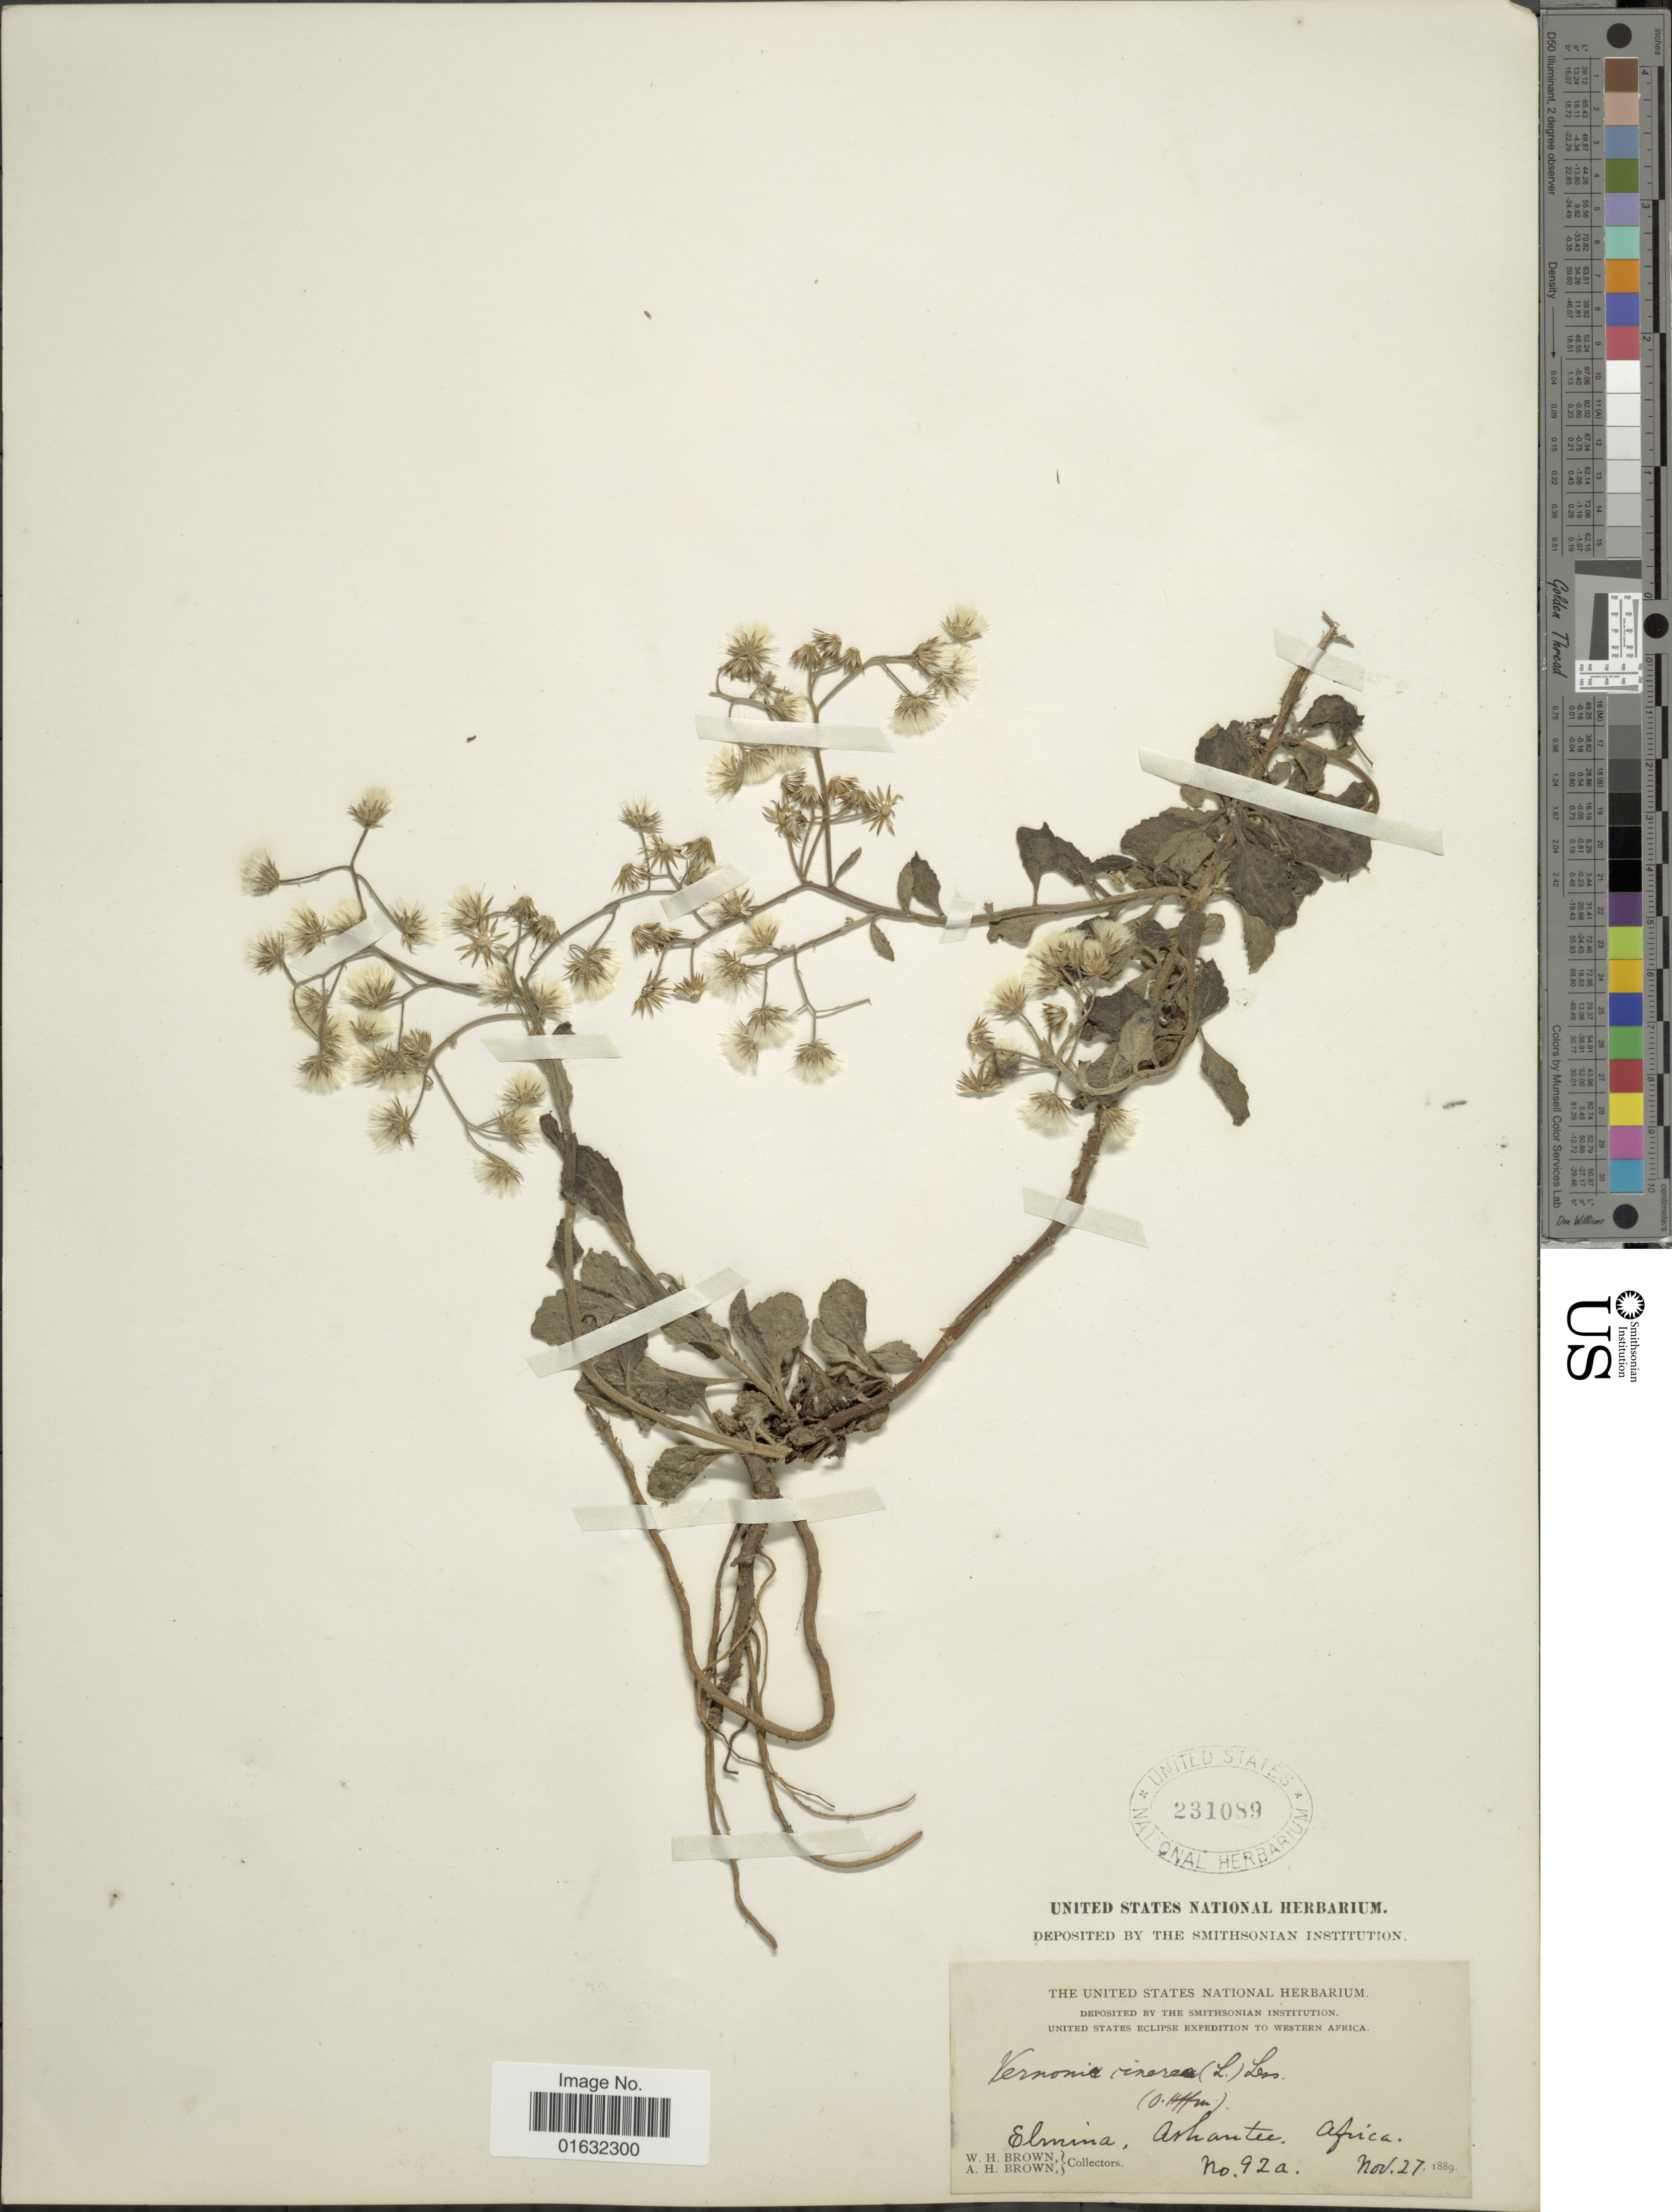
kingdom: Plantae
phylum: Tracheophyta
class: Magnoliopsida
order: Asterales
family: Asteraceae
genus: Cyanthillium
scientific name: Cyanthillium cinereum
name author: (L.) H. Rob.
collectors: W. H. Brown & A. H. Brown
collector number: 92a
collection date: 1889-11-27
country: Ghana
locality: Elmina, Ashantee, Africa, Western Africa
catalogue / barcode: US 231089